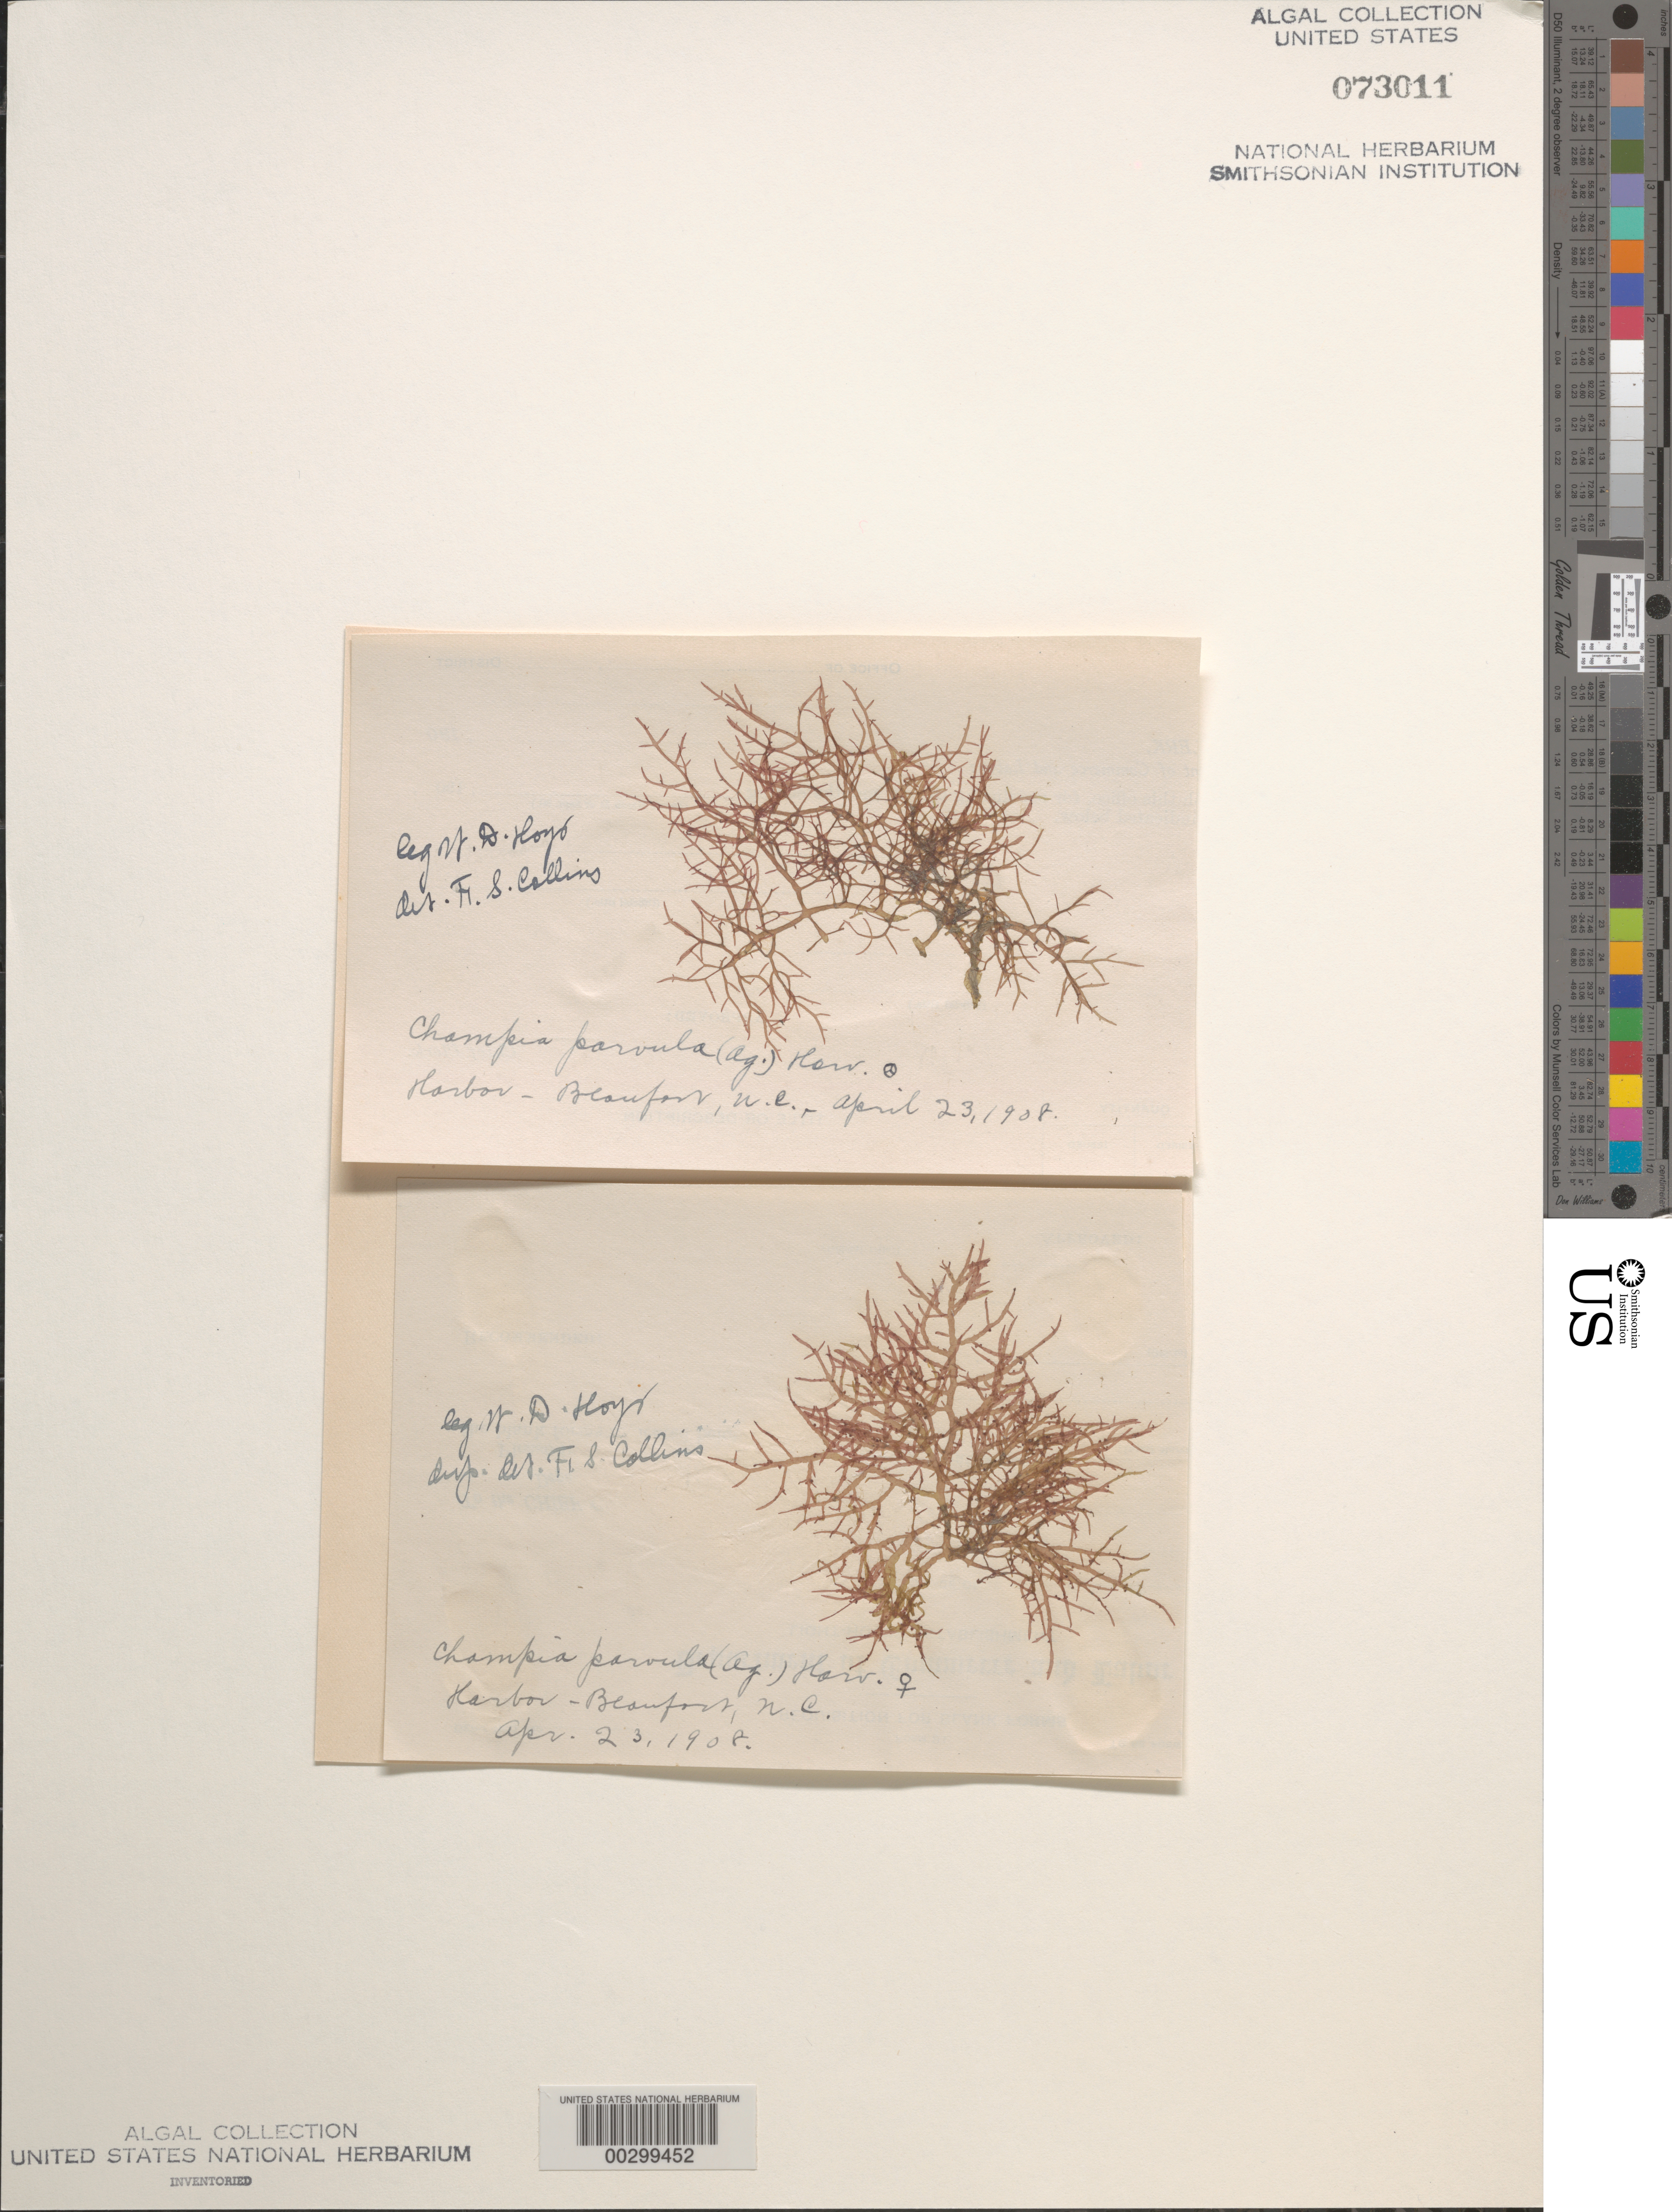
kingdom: Plantae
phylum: Rhodophyta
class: Florideophyceae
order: Rhodymeniales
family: Champiaceae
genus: Champia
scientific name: Champia parvula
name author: (C. Agardh) Harv.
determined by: Collins, Frank S.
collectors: W. D. Hoyt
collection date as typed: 23 Apr 1908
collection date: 1908-04-23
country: United States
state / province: North Carolina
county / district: Carteret County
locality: Beaufort Harbor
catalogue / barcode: US 73011